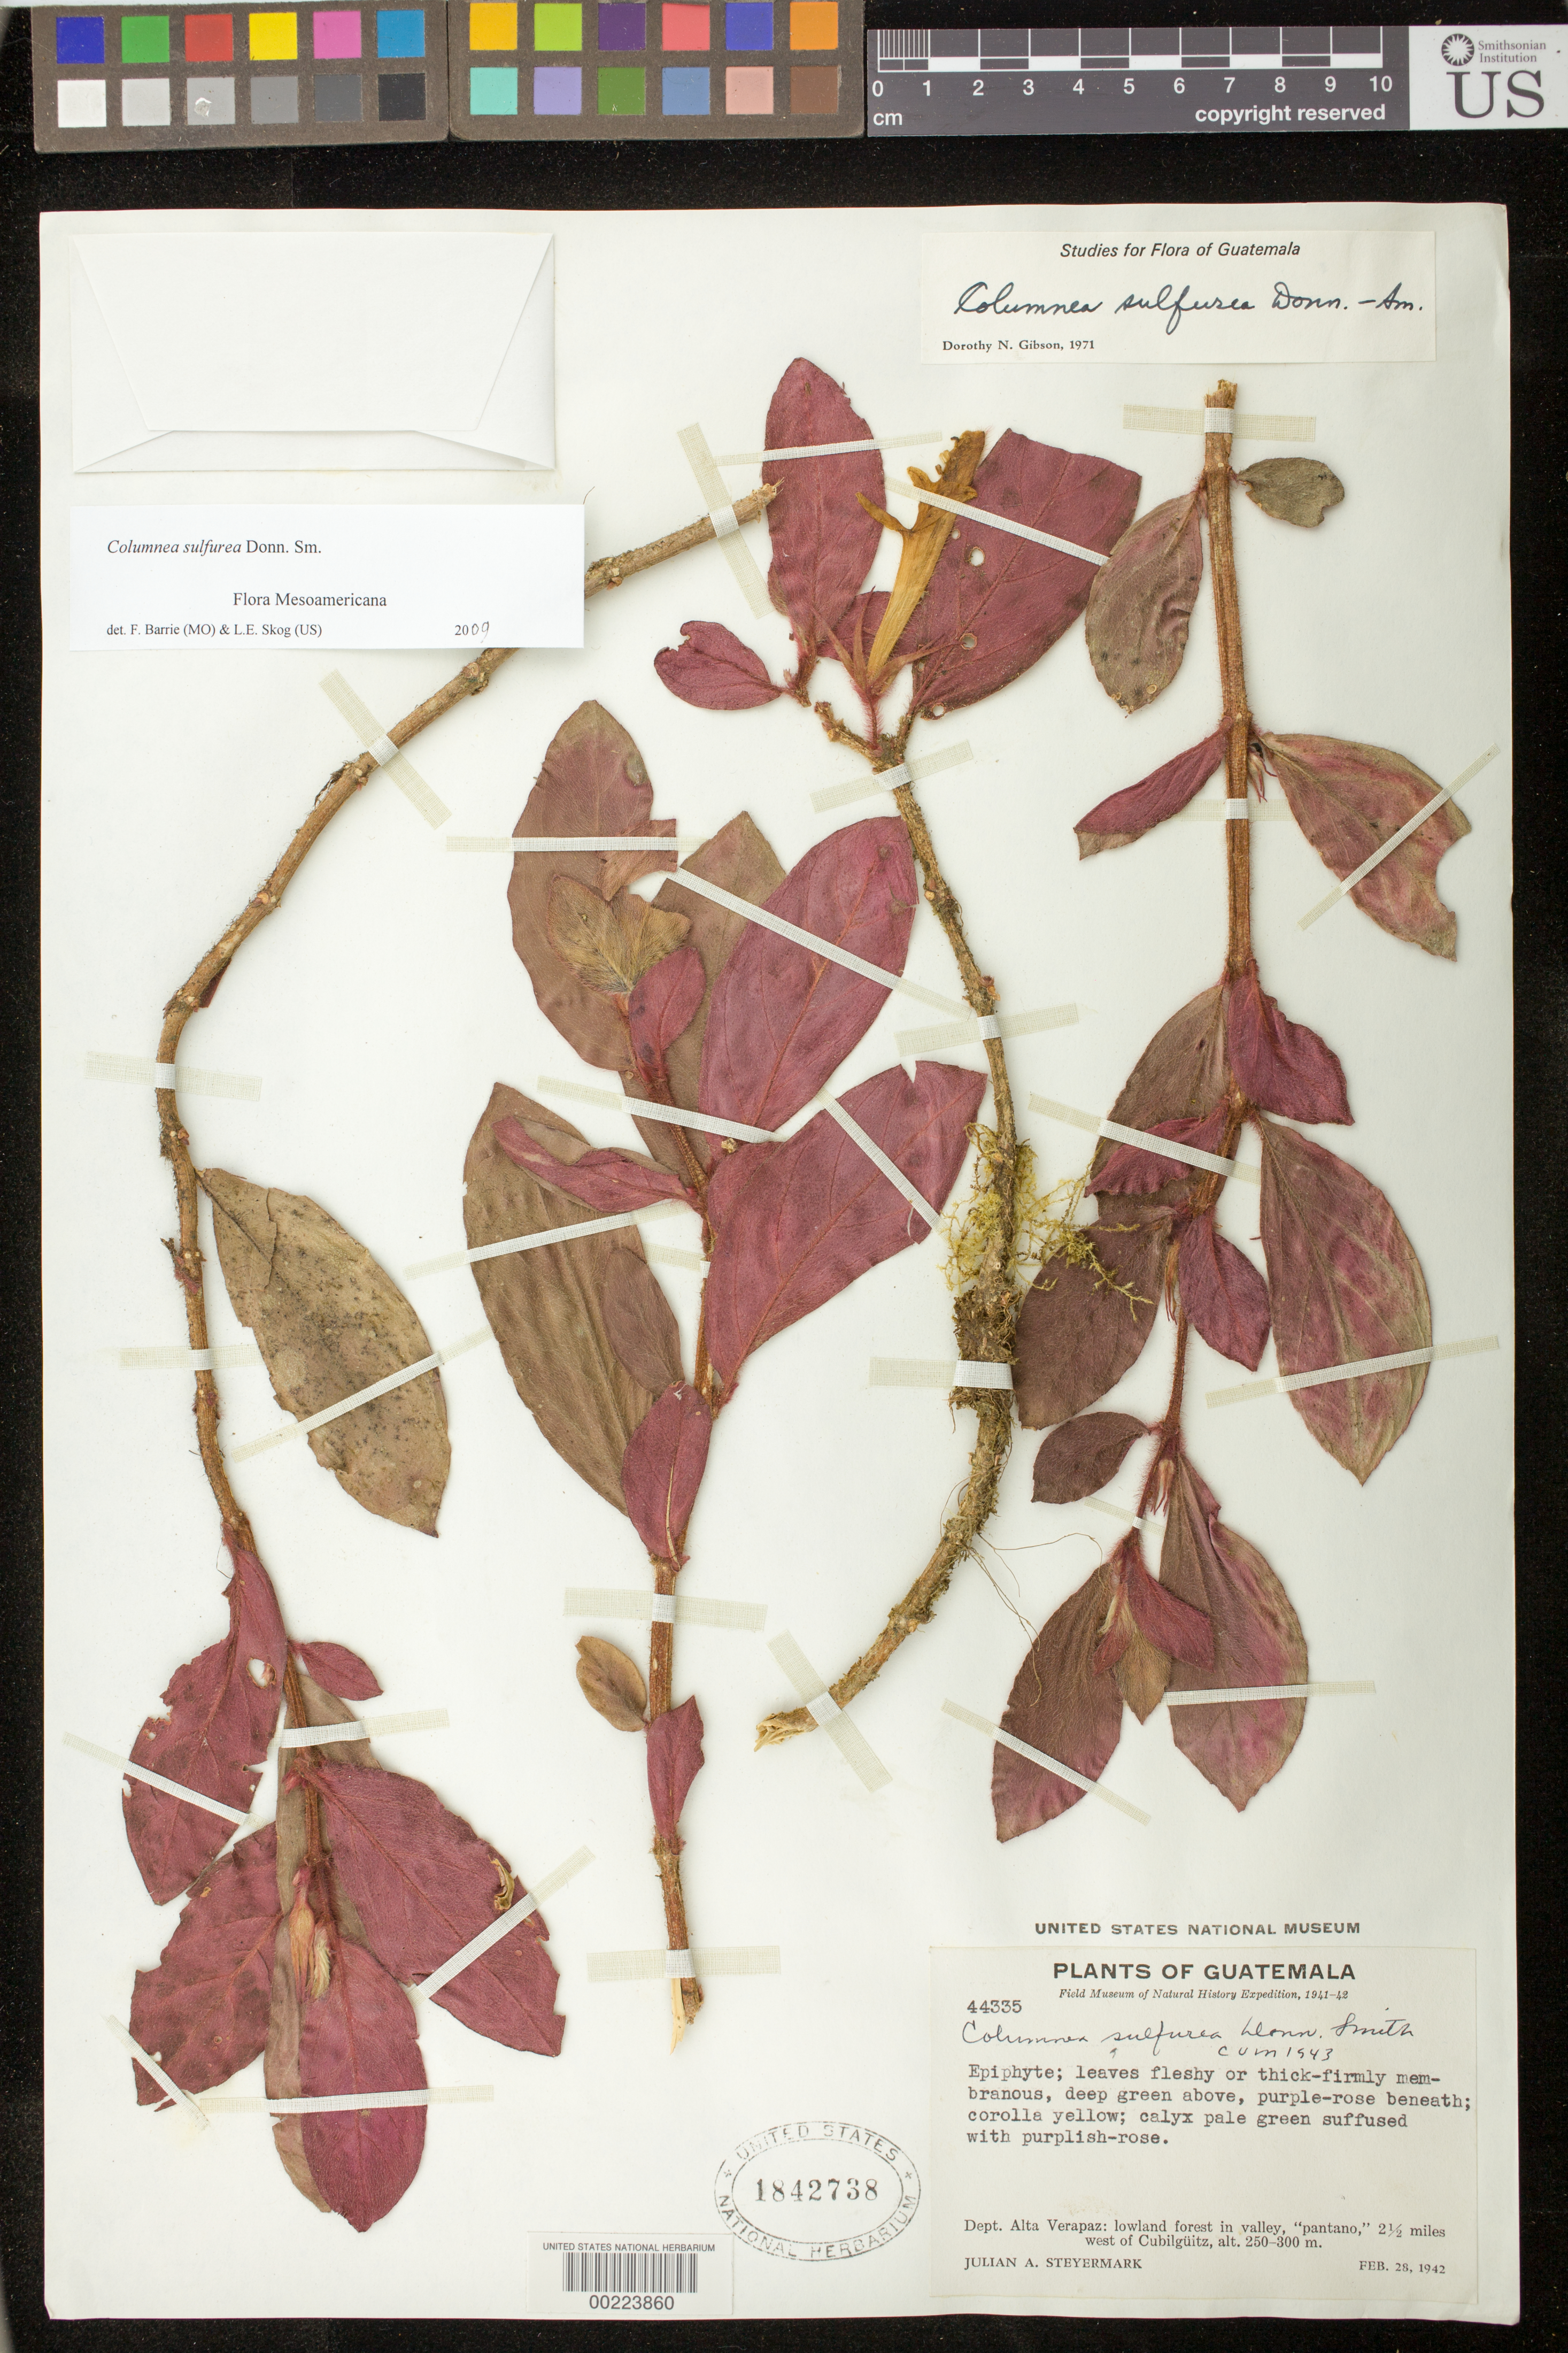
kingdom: Plantae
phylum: Tracheophyta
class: Magnoliopsida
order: Lamiales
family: Gesneriaceae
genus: Columnea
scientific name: Columnea sulfurea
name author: Donn. Sm.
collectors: J. Steyermark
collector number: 44335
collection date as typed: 28 Feb 1942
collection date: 1942-02-28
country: Guatemala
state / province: Alta Verapaz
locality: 2 1/2 mi W of Cubilguitz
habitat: Lowland forest in valley, "pantano"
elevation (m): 250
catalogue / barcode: US 1842738